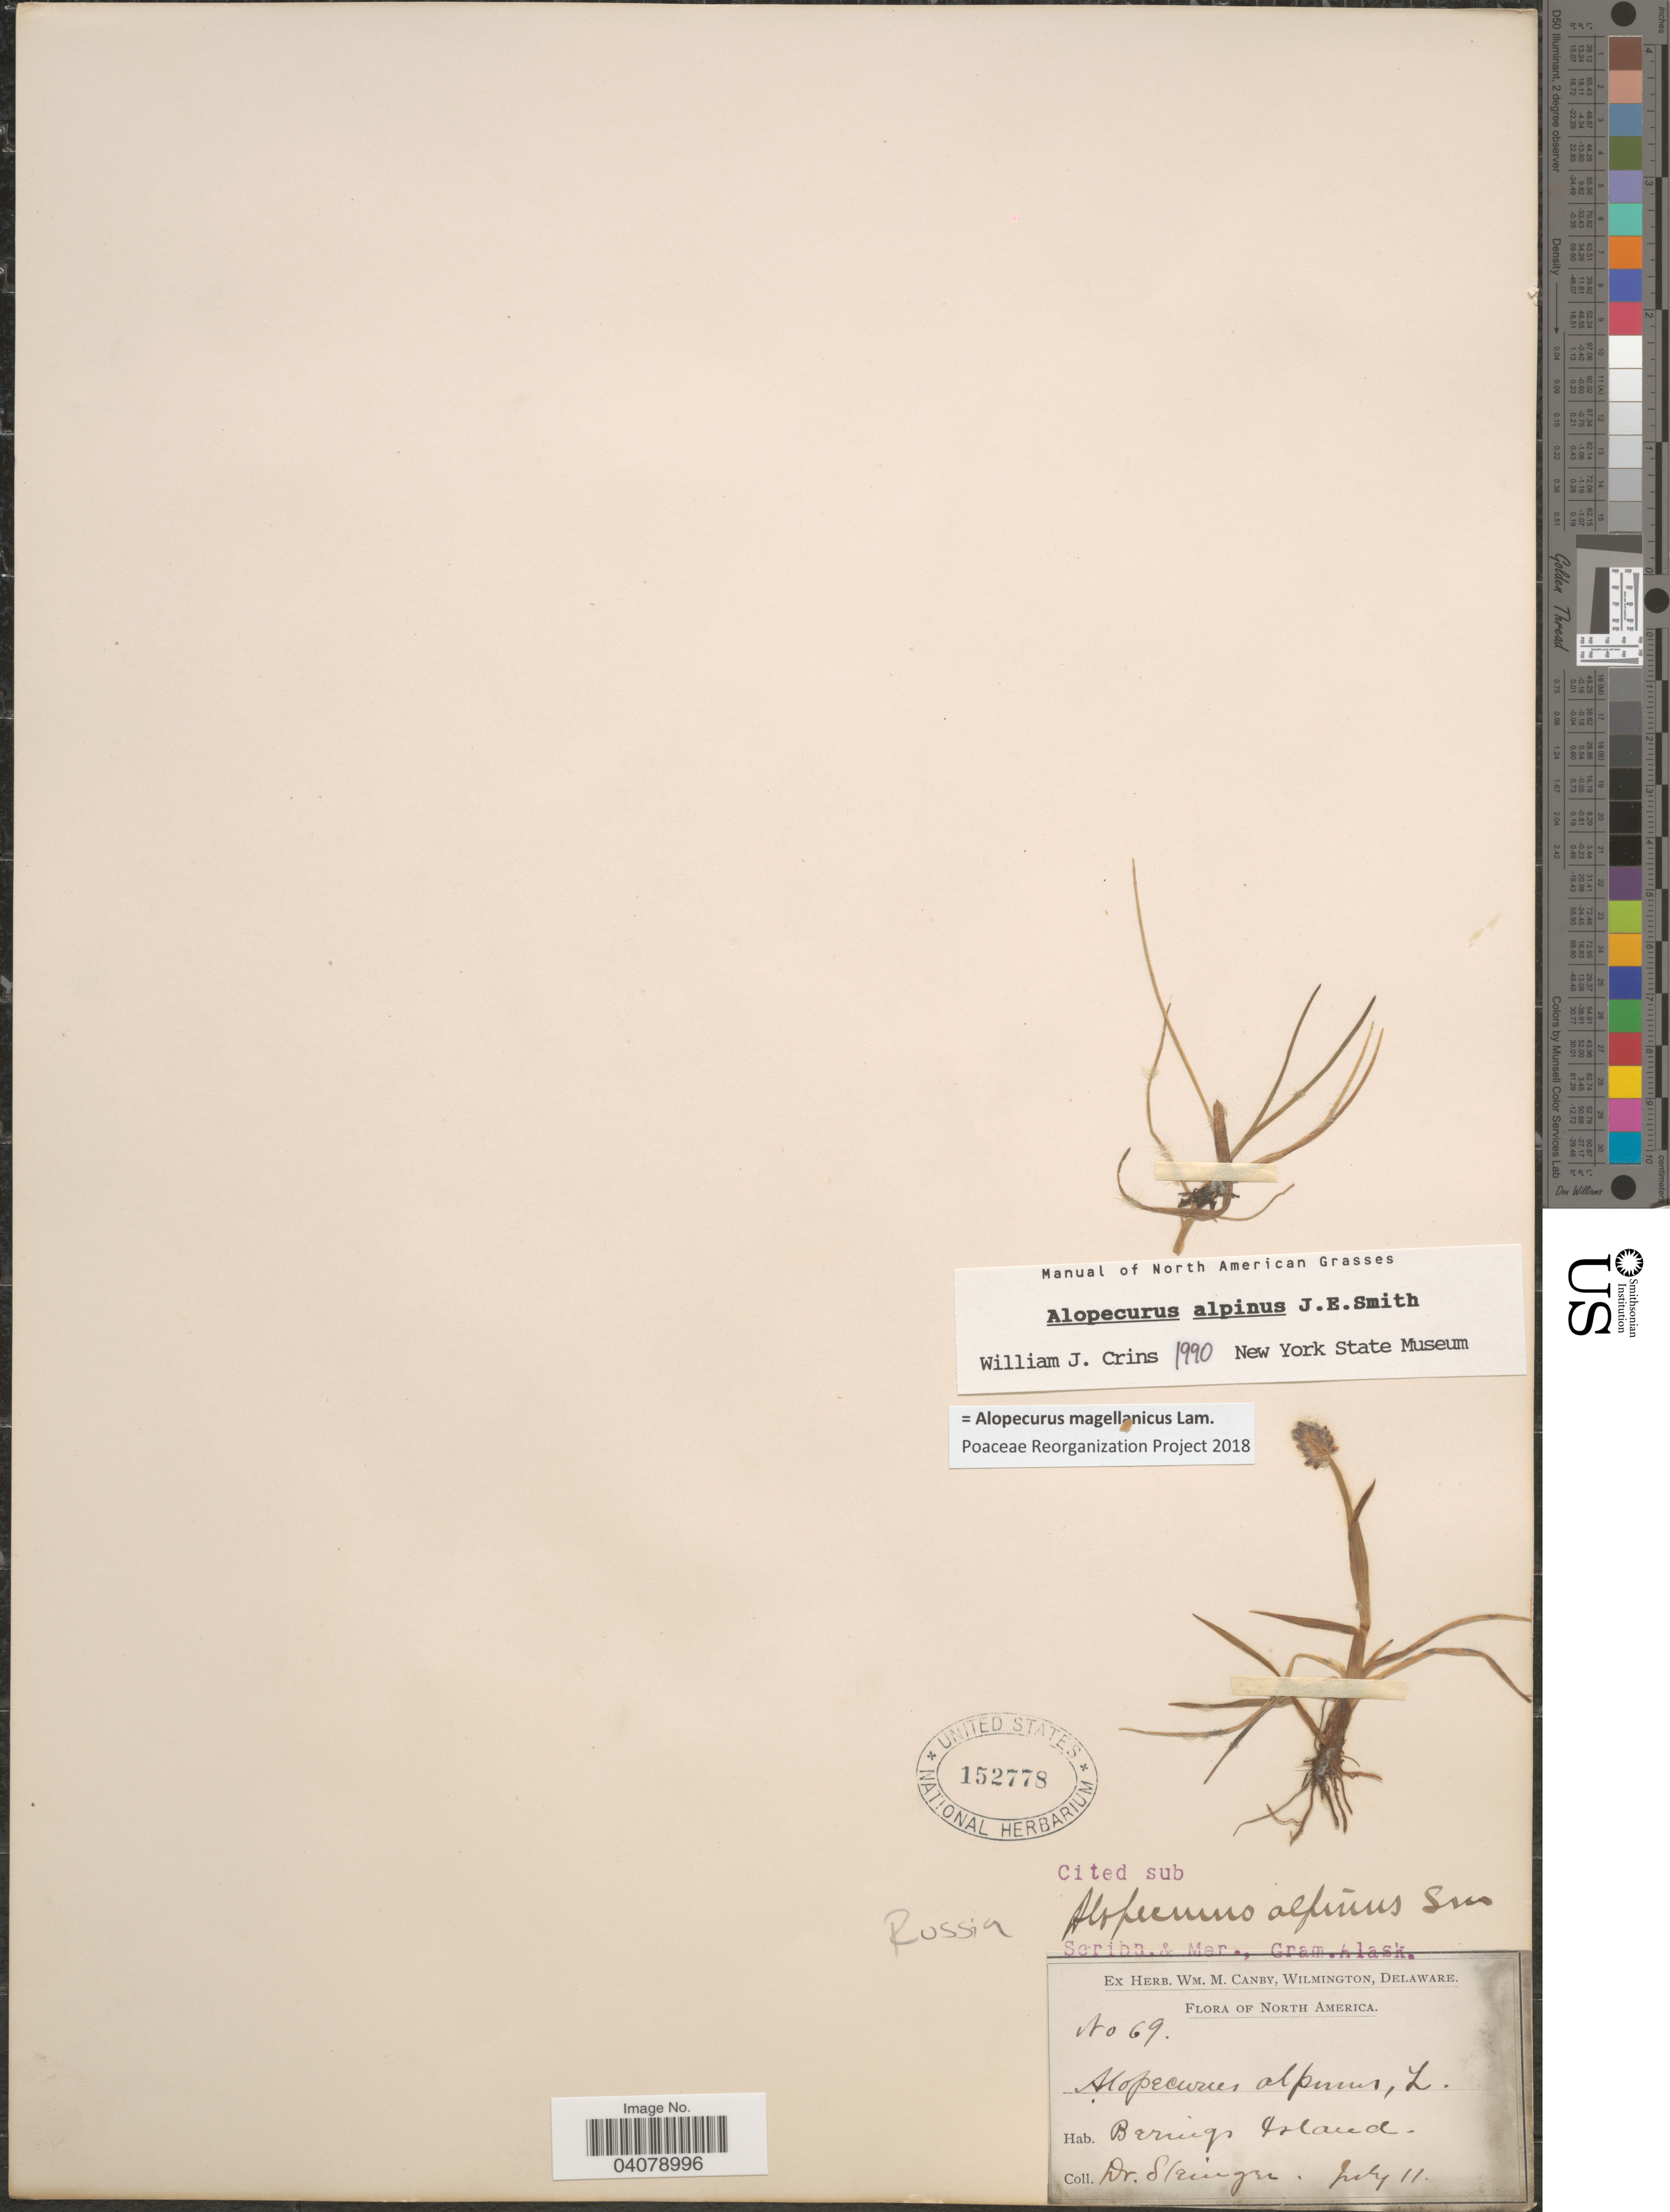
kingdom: Plantae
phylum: Tracheophyta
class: Liliopsida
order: Poales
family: Poaceae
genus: Alopecurus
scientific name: Alopecurus magellanicus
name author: Lam.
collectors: -. Springer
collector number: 69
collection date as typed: Transcribed d/m/y: /7/11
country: Russian Federation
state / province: Kamchatka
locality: Rossia. Berings Island.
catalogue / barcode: US 152778